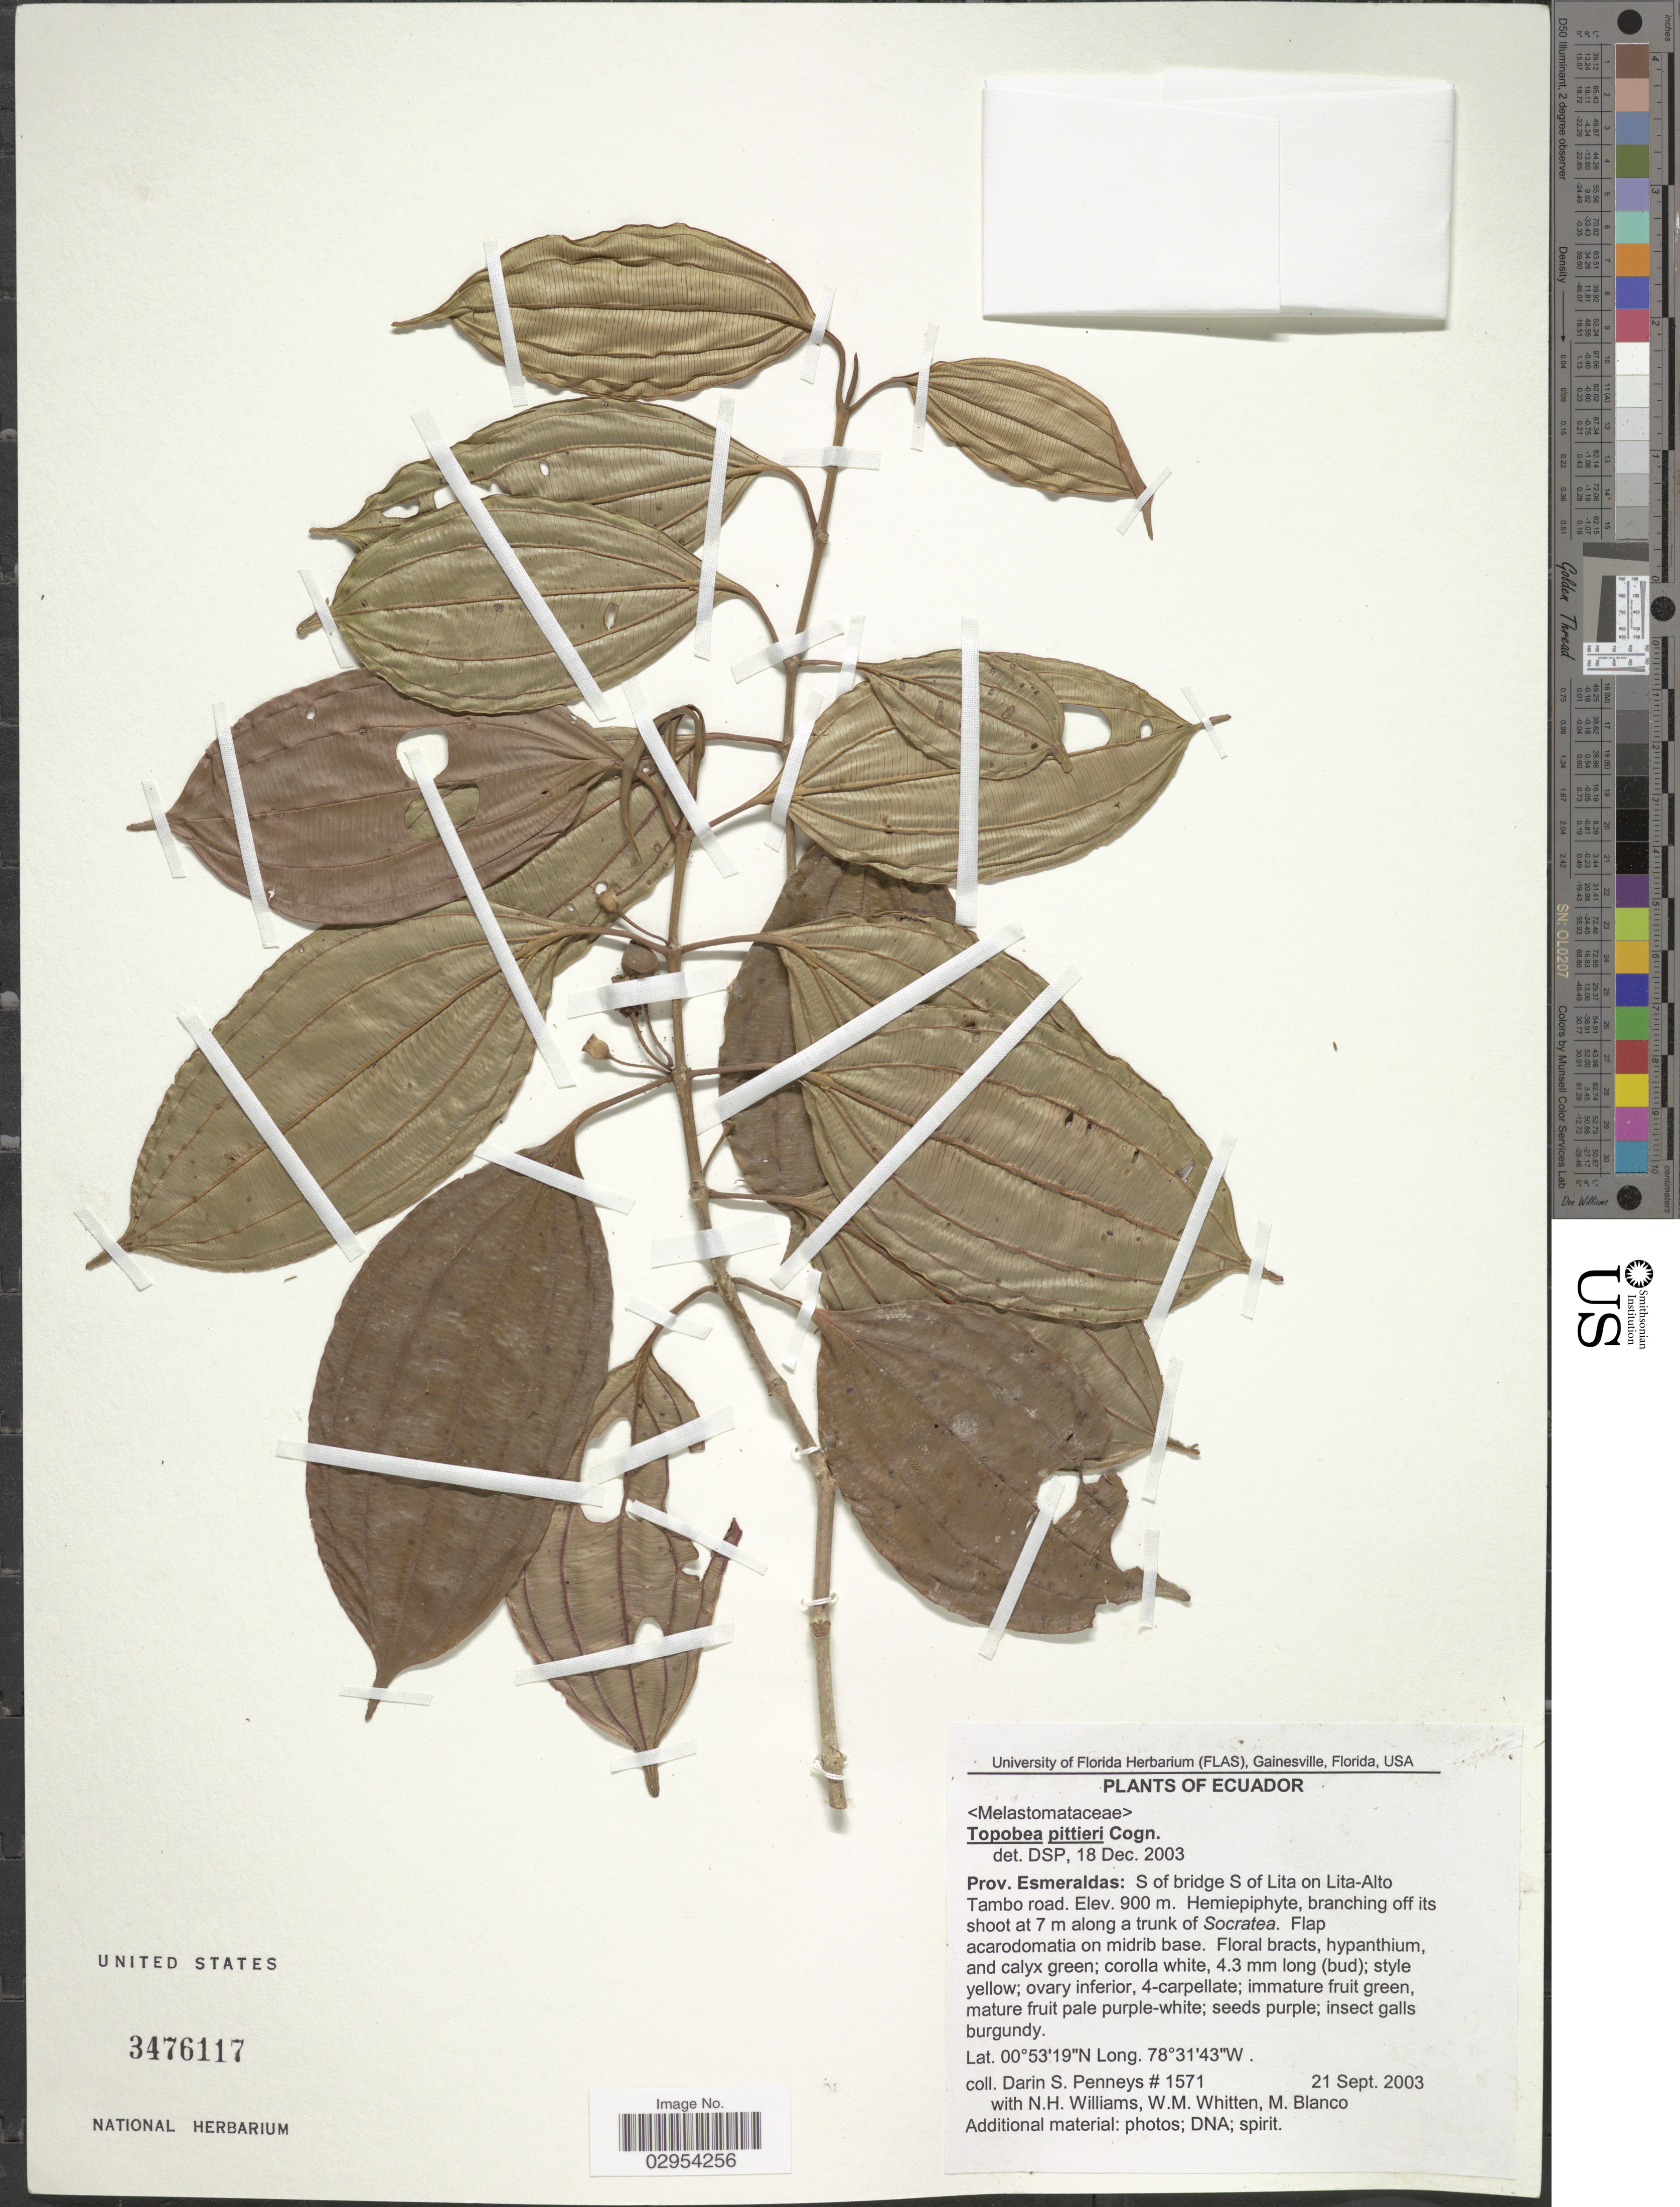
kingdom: Plantae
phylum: Tracheophyta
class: Magnoliopsida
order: Myrtales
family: Melastomataceae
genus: Topobea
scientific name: Topobea pittieri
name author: Cogn.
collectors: D. S. Penneys, N. H. Williams, W. M. Whitten & M. Blanco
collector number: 1571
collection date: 2003-09-21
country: Ecuador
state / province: Esmeraldas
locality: S of bridge of Lita on Lita-Alto Tambo road.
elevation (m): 900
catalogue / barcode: US 3476117